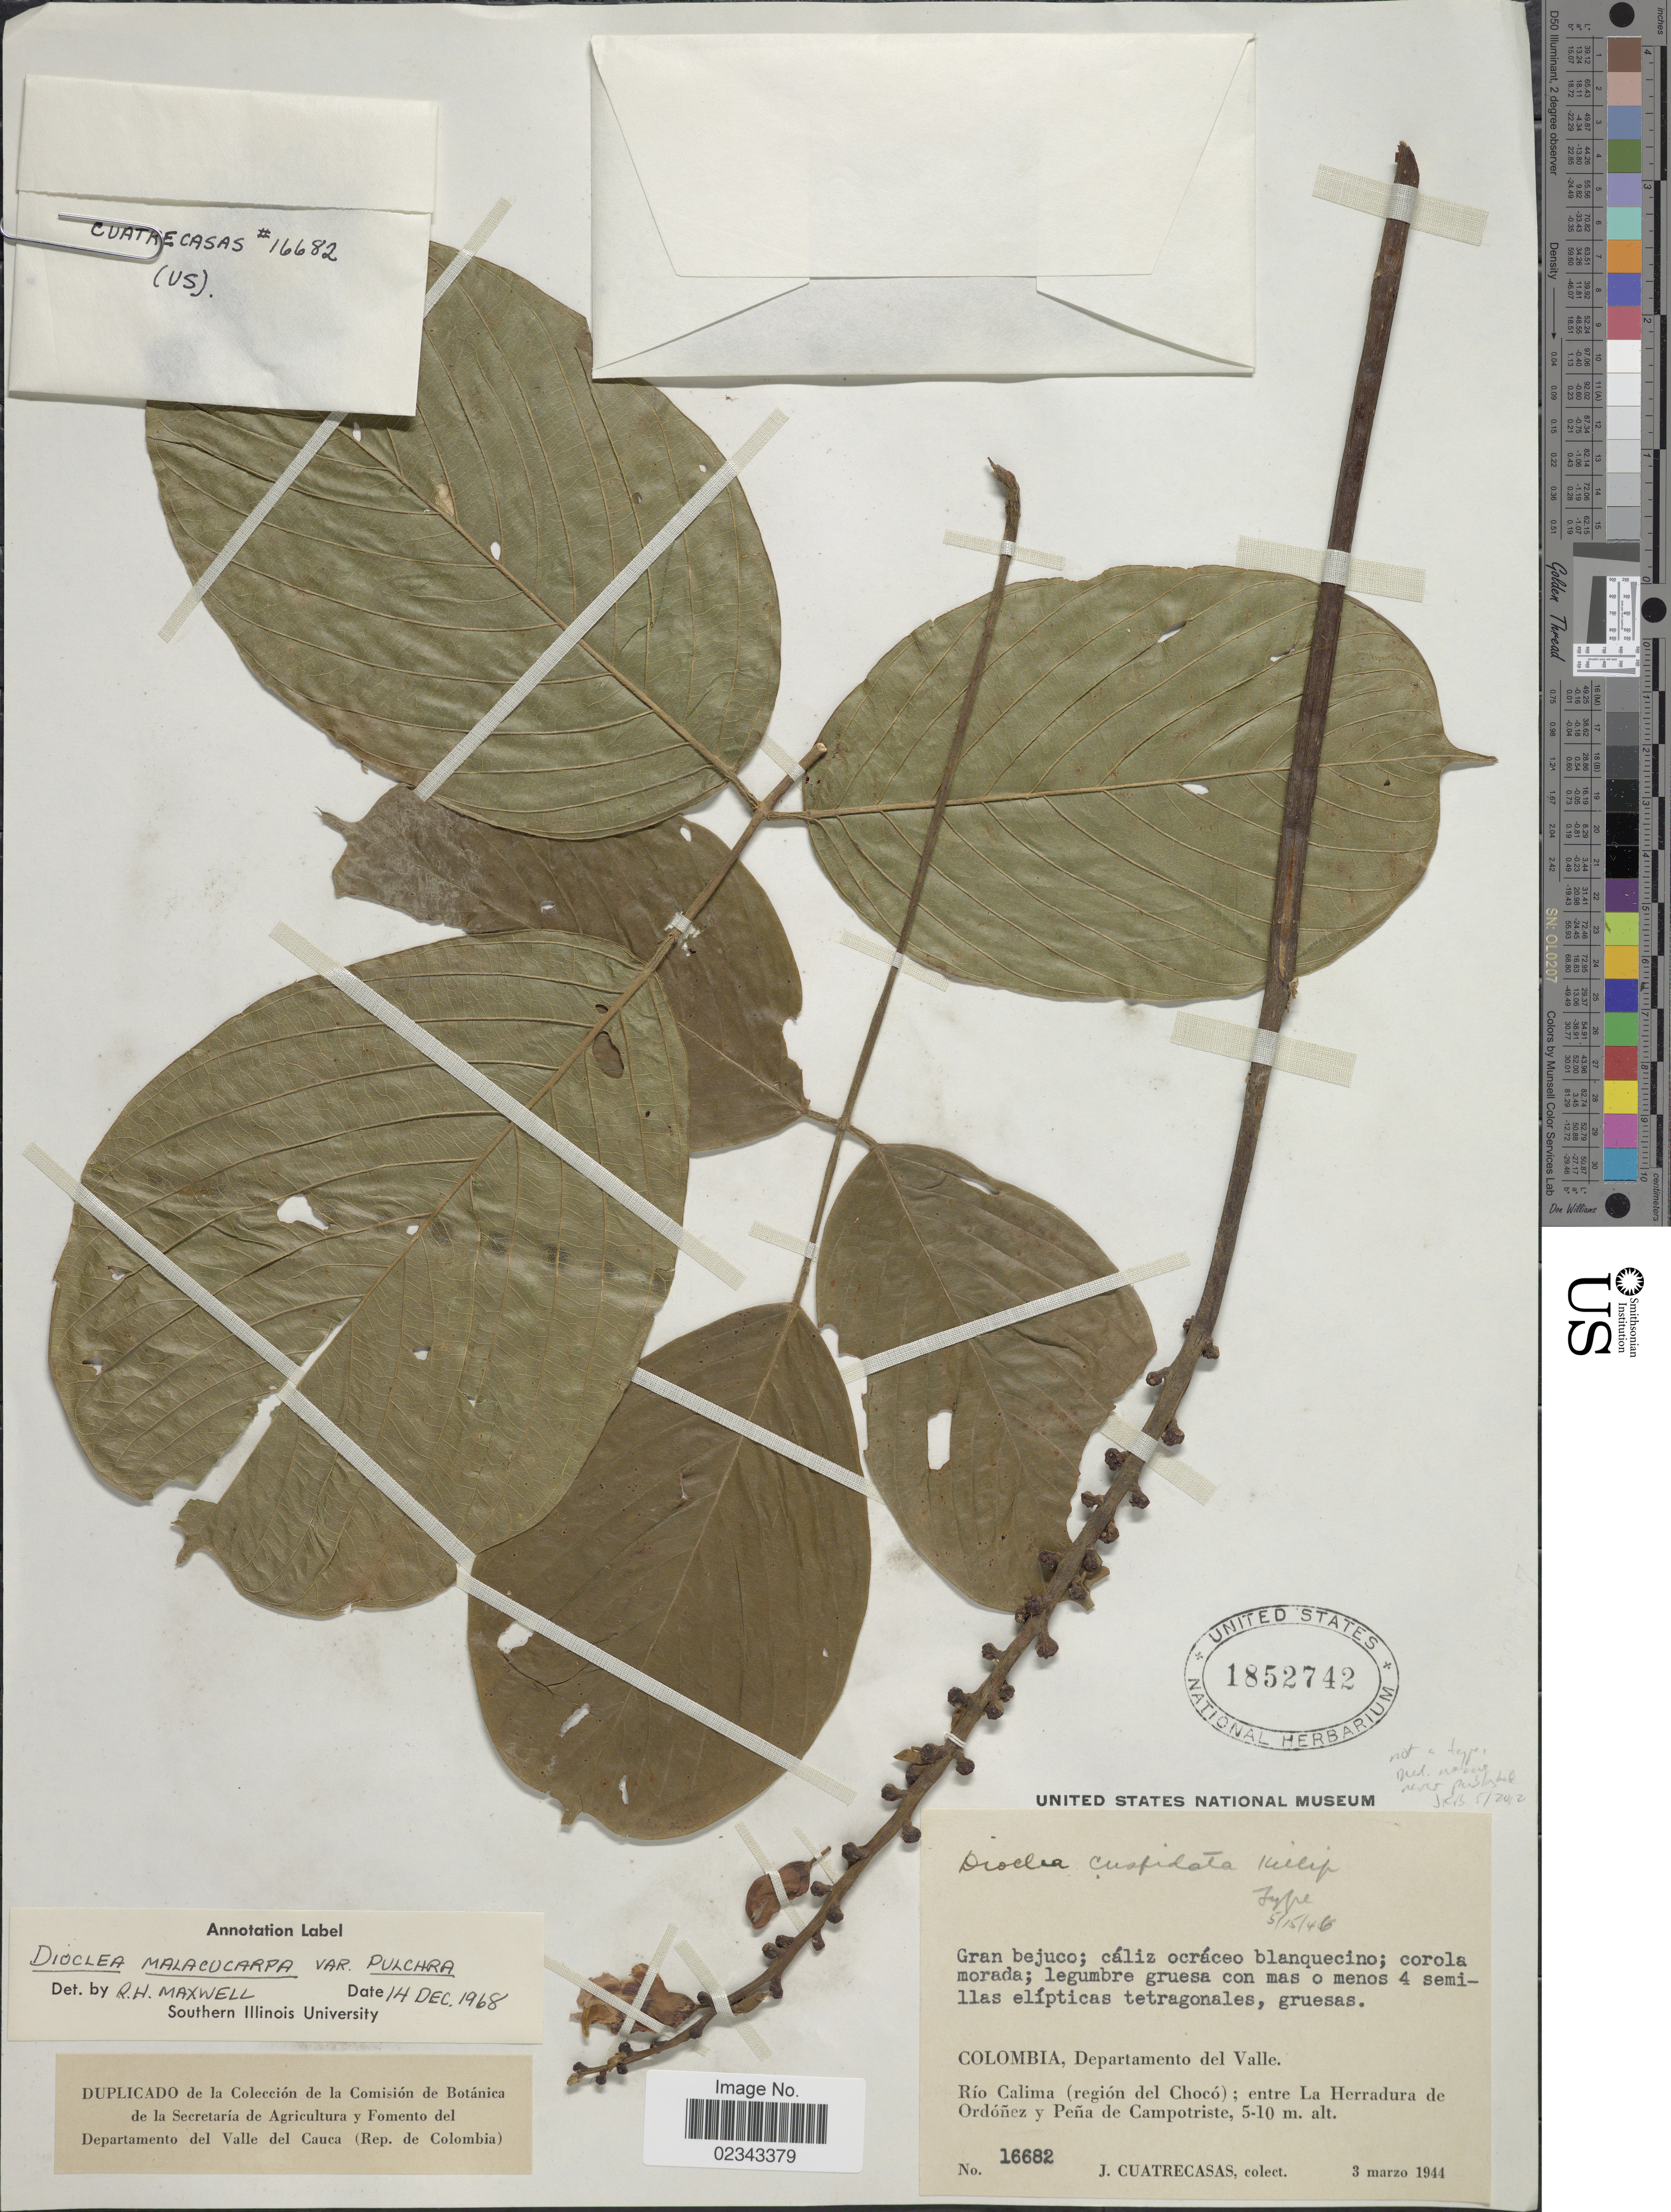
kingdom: Plantae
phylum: Tracheophyta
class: Magnoliopsida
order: Fabales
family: Fabaceae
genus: Macropsychanthus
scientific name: Macropsychanthus pulcher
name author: (Moldenke) L.P. Queiroz & Snak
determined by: Strong, Mark T., (BOT), Smithsonian Institution - National Museum of Natural History (UNITED STATES)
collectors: J. Cuatrecasas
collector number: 16682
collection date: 1944-03-03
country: Colombia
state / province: Valle del Cauca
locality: Gran bejuco; Departamento del Valle, Río Calima (región del Chocó); entre La herradura de Ordóñez y Peña de Campotriste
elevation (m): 5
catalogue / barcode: US 1852742